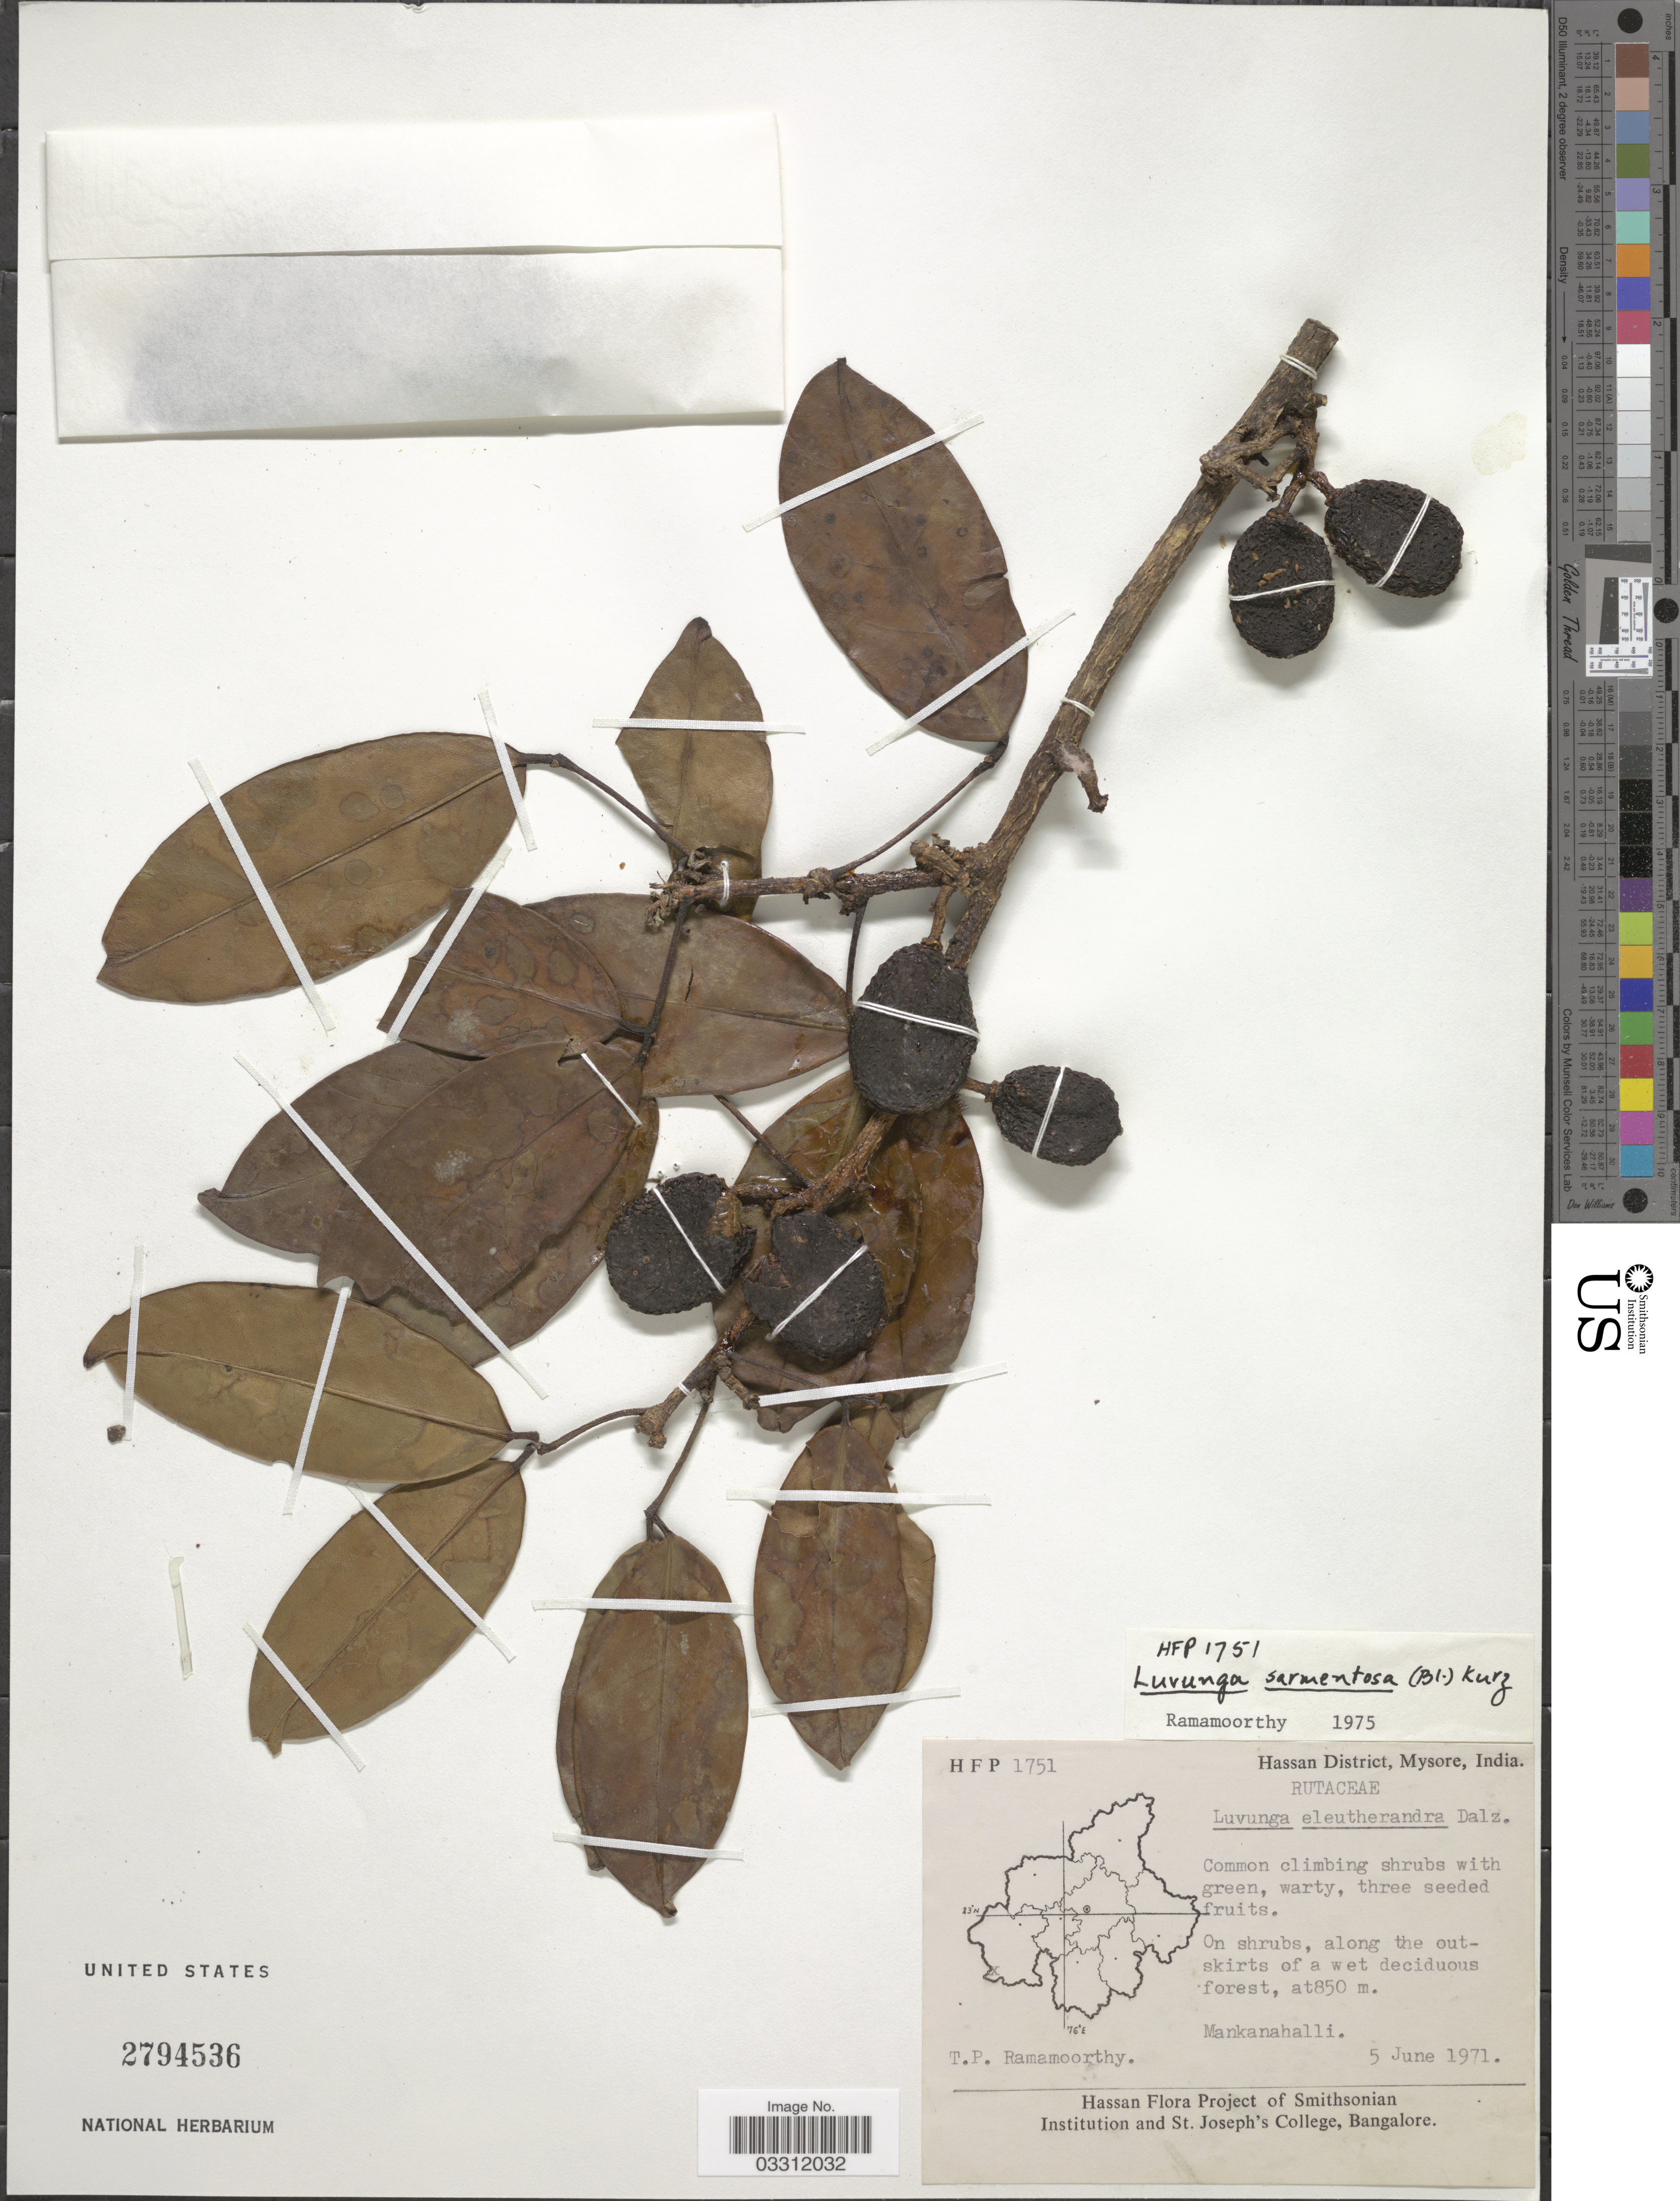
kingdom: Plantae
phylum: Tracheophyta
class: Magnoliopsida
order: Sapindales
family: Rutaceae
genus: Luvunga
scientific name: Luvunga sarmentosa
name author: Kurz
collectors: T. P. Ramamoorthy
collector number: HFP1751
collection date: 1971-06-05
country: India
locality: Hassan District, Mysore, Mankanahalli.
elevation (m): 850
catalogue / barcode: US 2794536